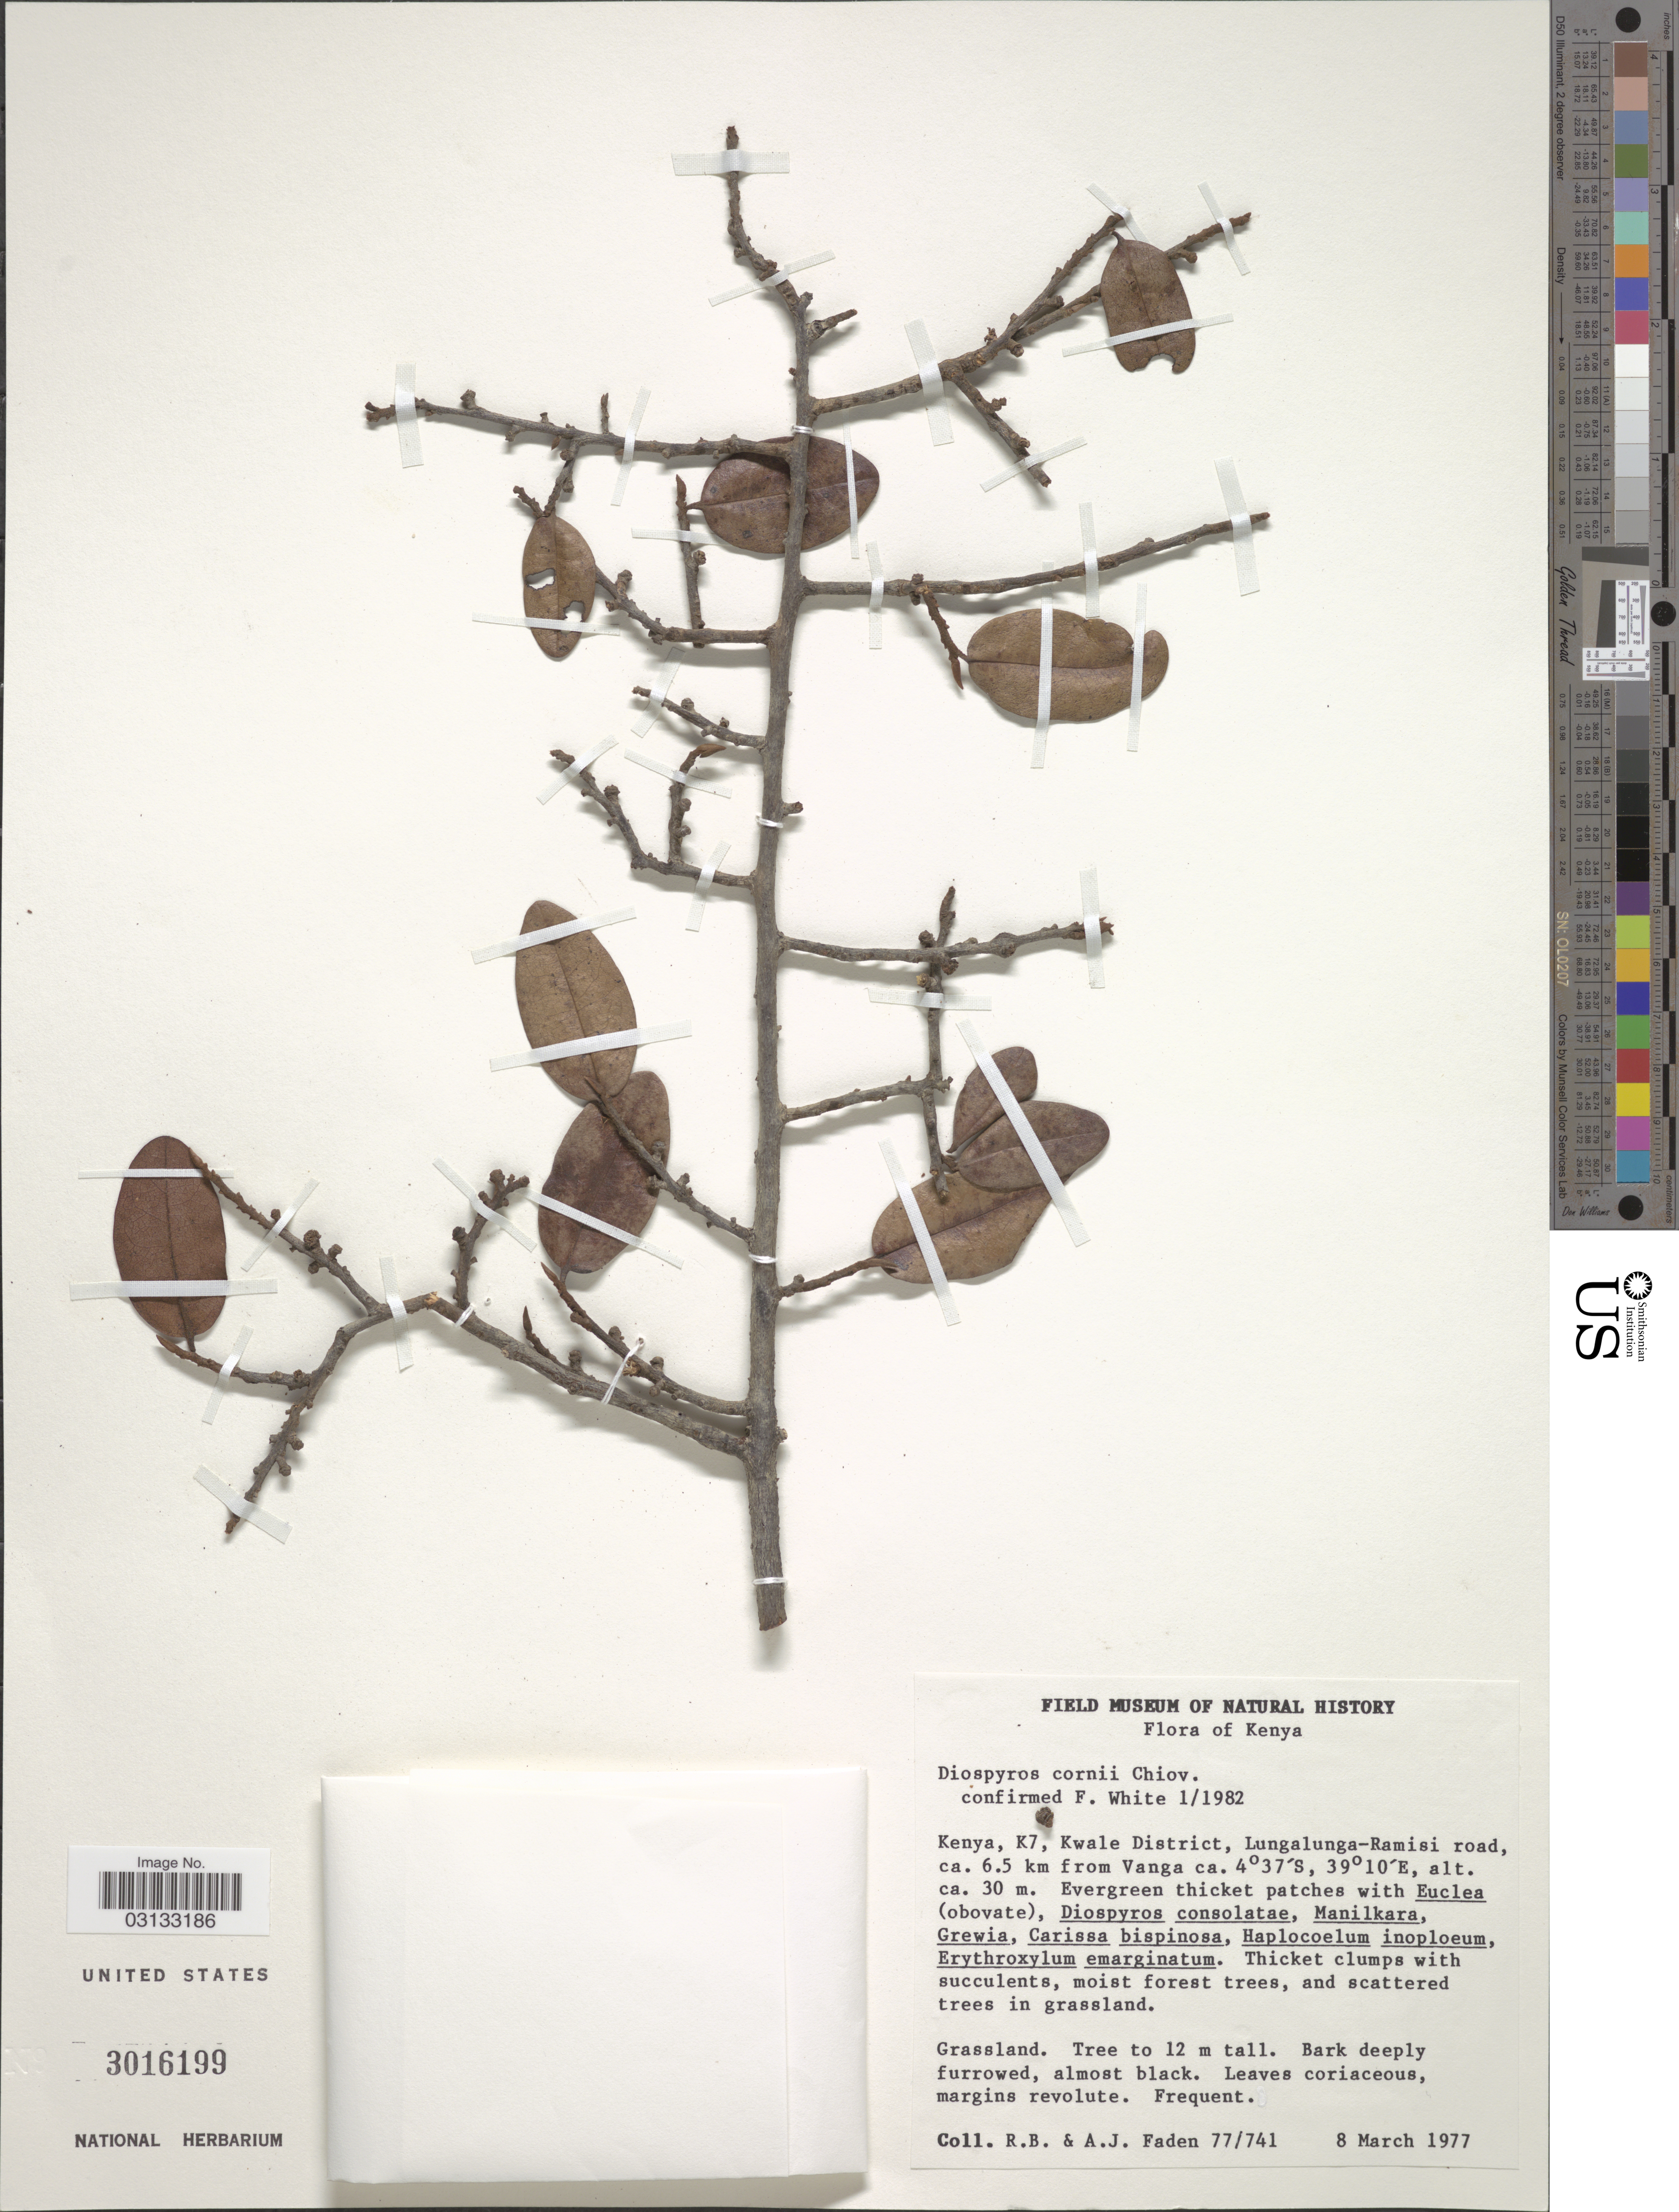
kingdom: Plantae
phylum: Tracheophyta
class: Magnoliopsida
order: Ericales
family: Ebenaceae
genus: Diospyros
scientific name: Diospyros cornii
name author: Chiov.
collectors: R. B. Faden & A. J. Faden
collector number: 77/741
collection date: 1977-03-08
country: Kenya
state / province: Kwale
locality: Kenya, K7, Kwale District, Lungalunga-Ramisi road, ca. 6.5 km from Vanga.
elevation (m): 30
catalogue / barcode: US 3016199